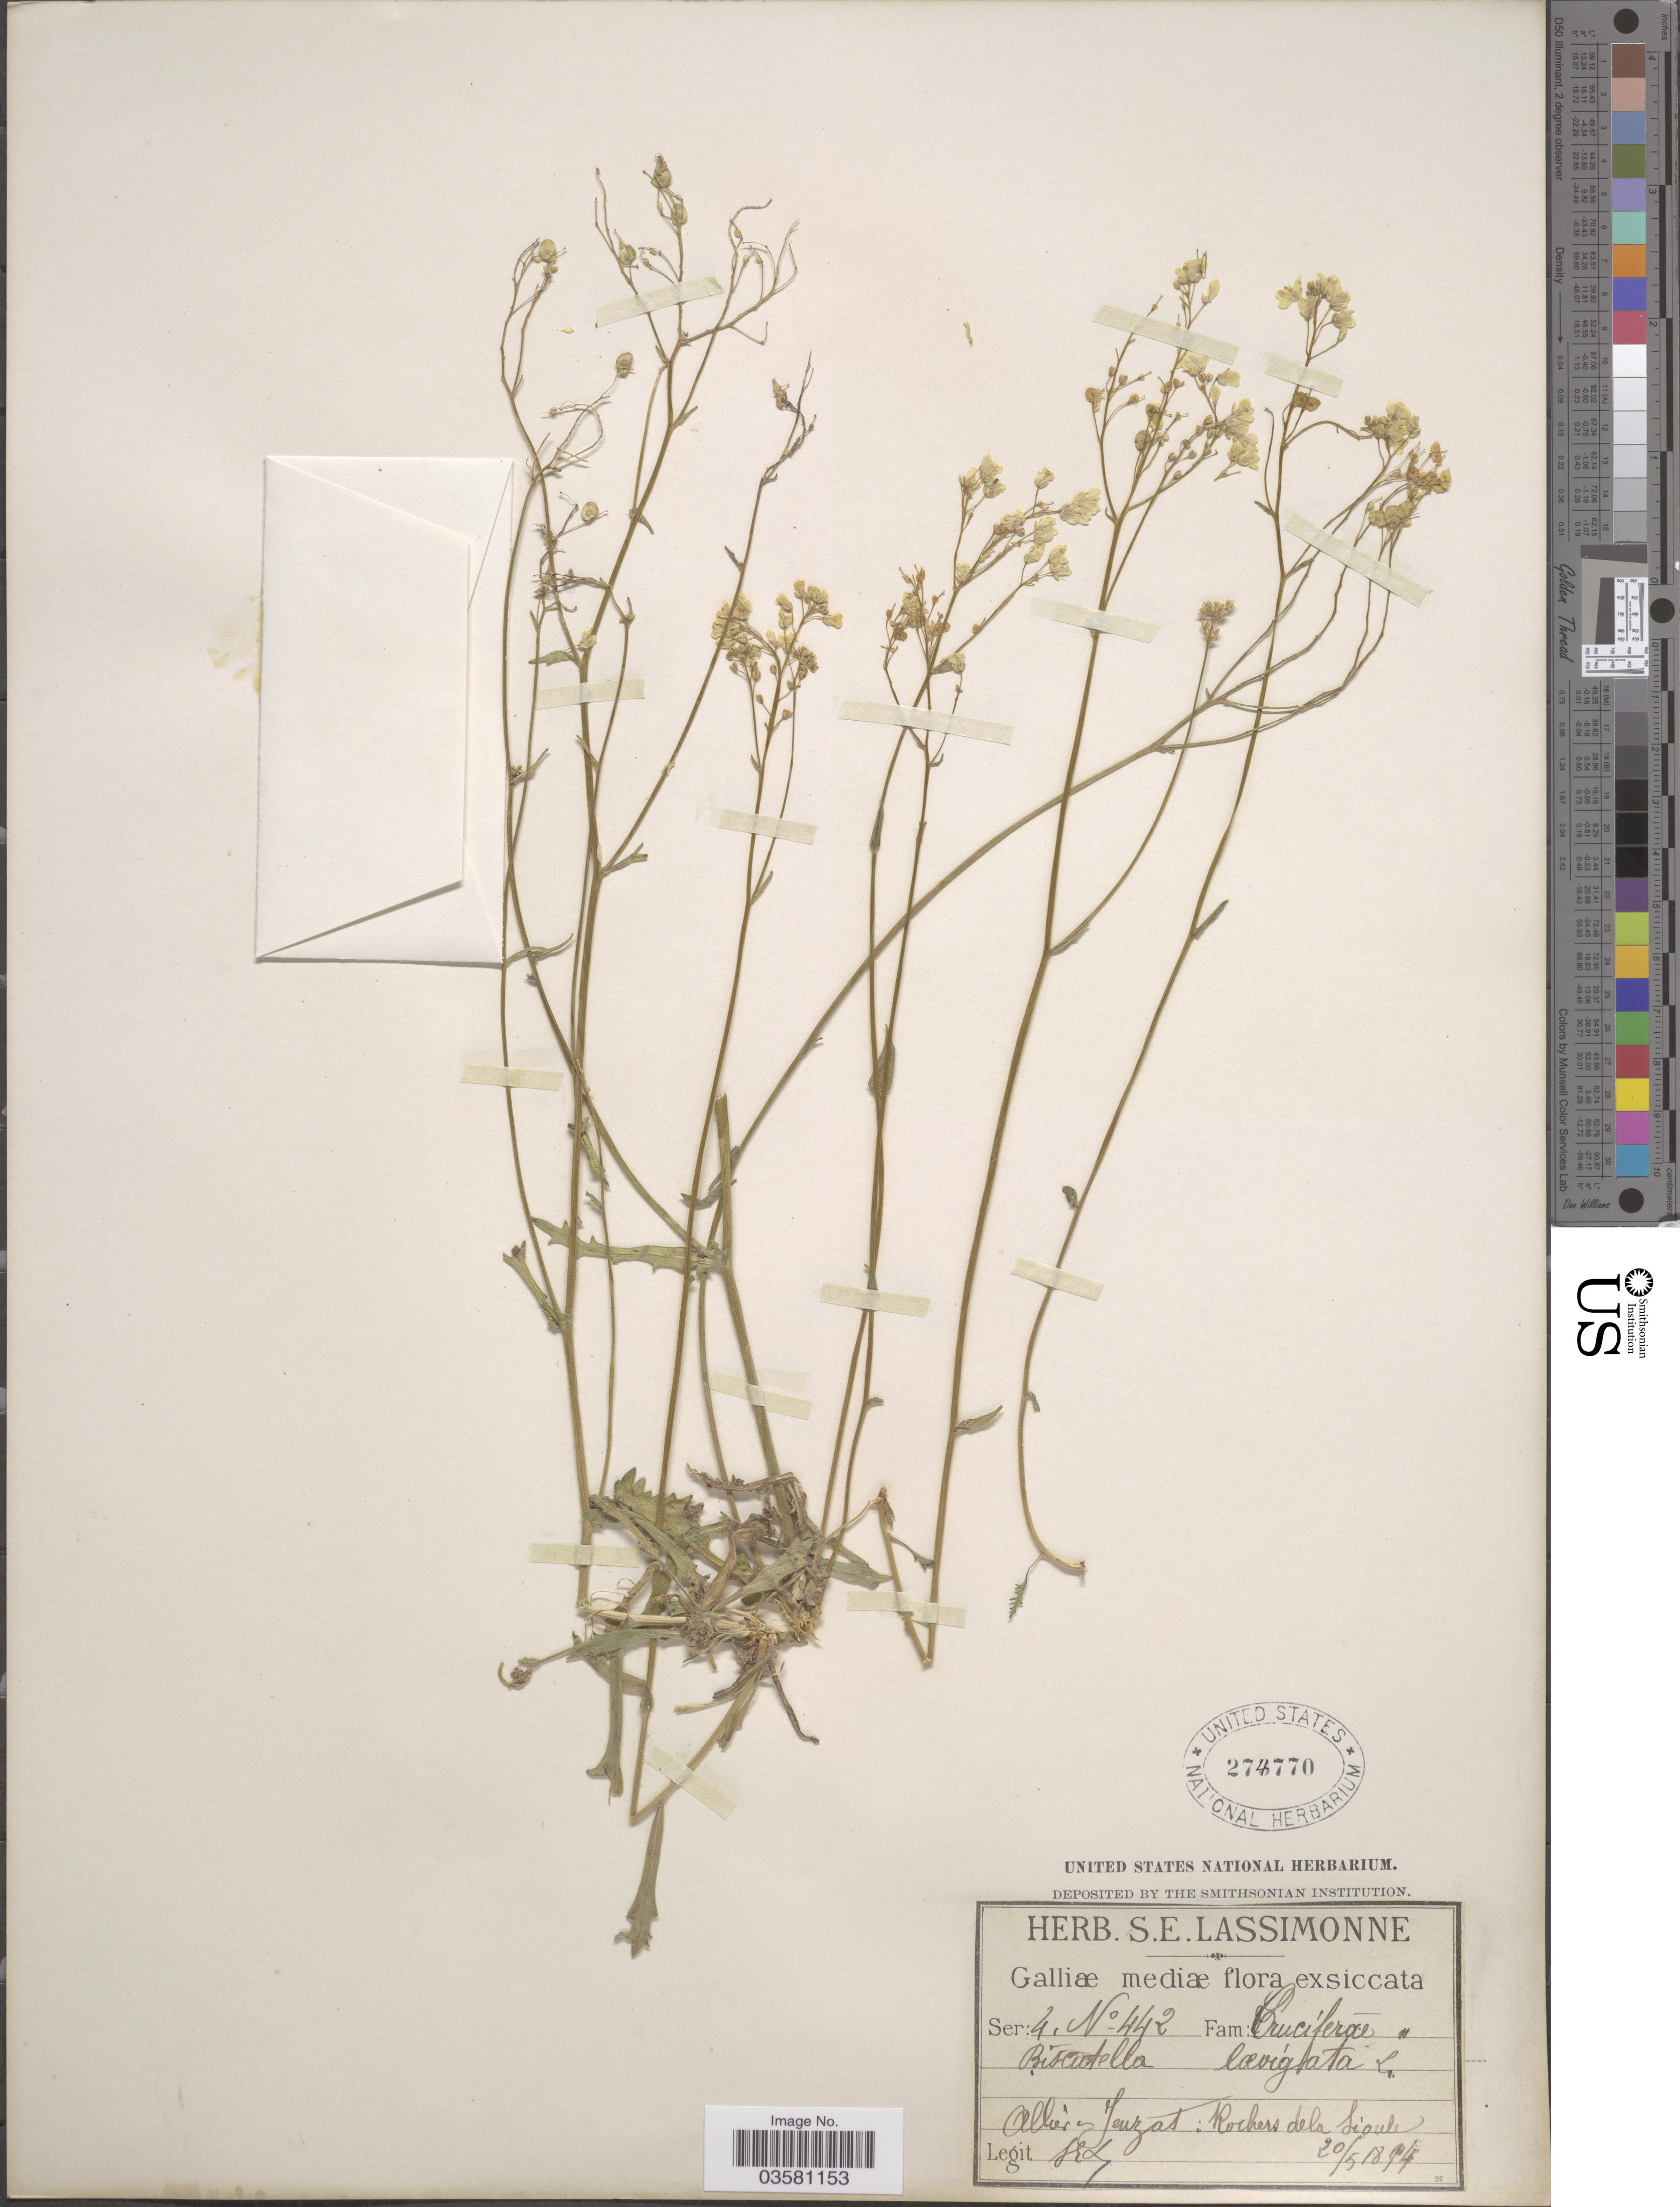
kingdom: Plantae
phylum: Tracheophyta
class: Magnoliopsida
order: Brassicales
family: Brassicaceae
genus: Biscutella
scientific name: Biscutella laevigata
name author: L.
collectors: S. Lassimonne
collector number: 442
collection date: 1894-05-20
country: France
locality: Galliæ mediæ. Allier Seurzat: Rochers de la Sioule.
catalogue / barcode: US 274770